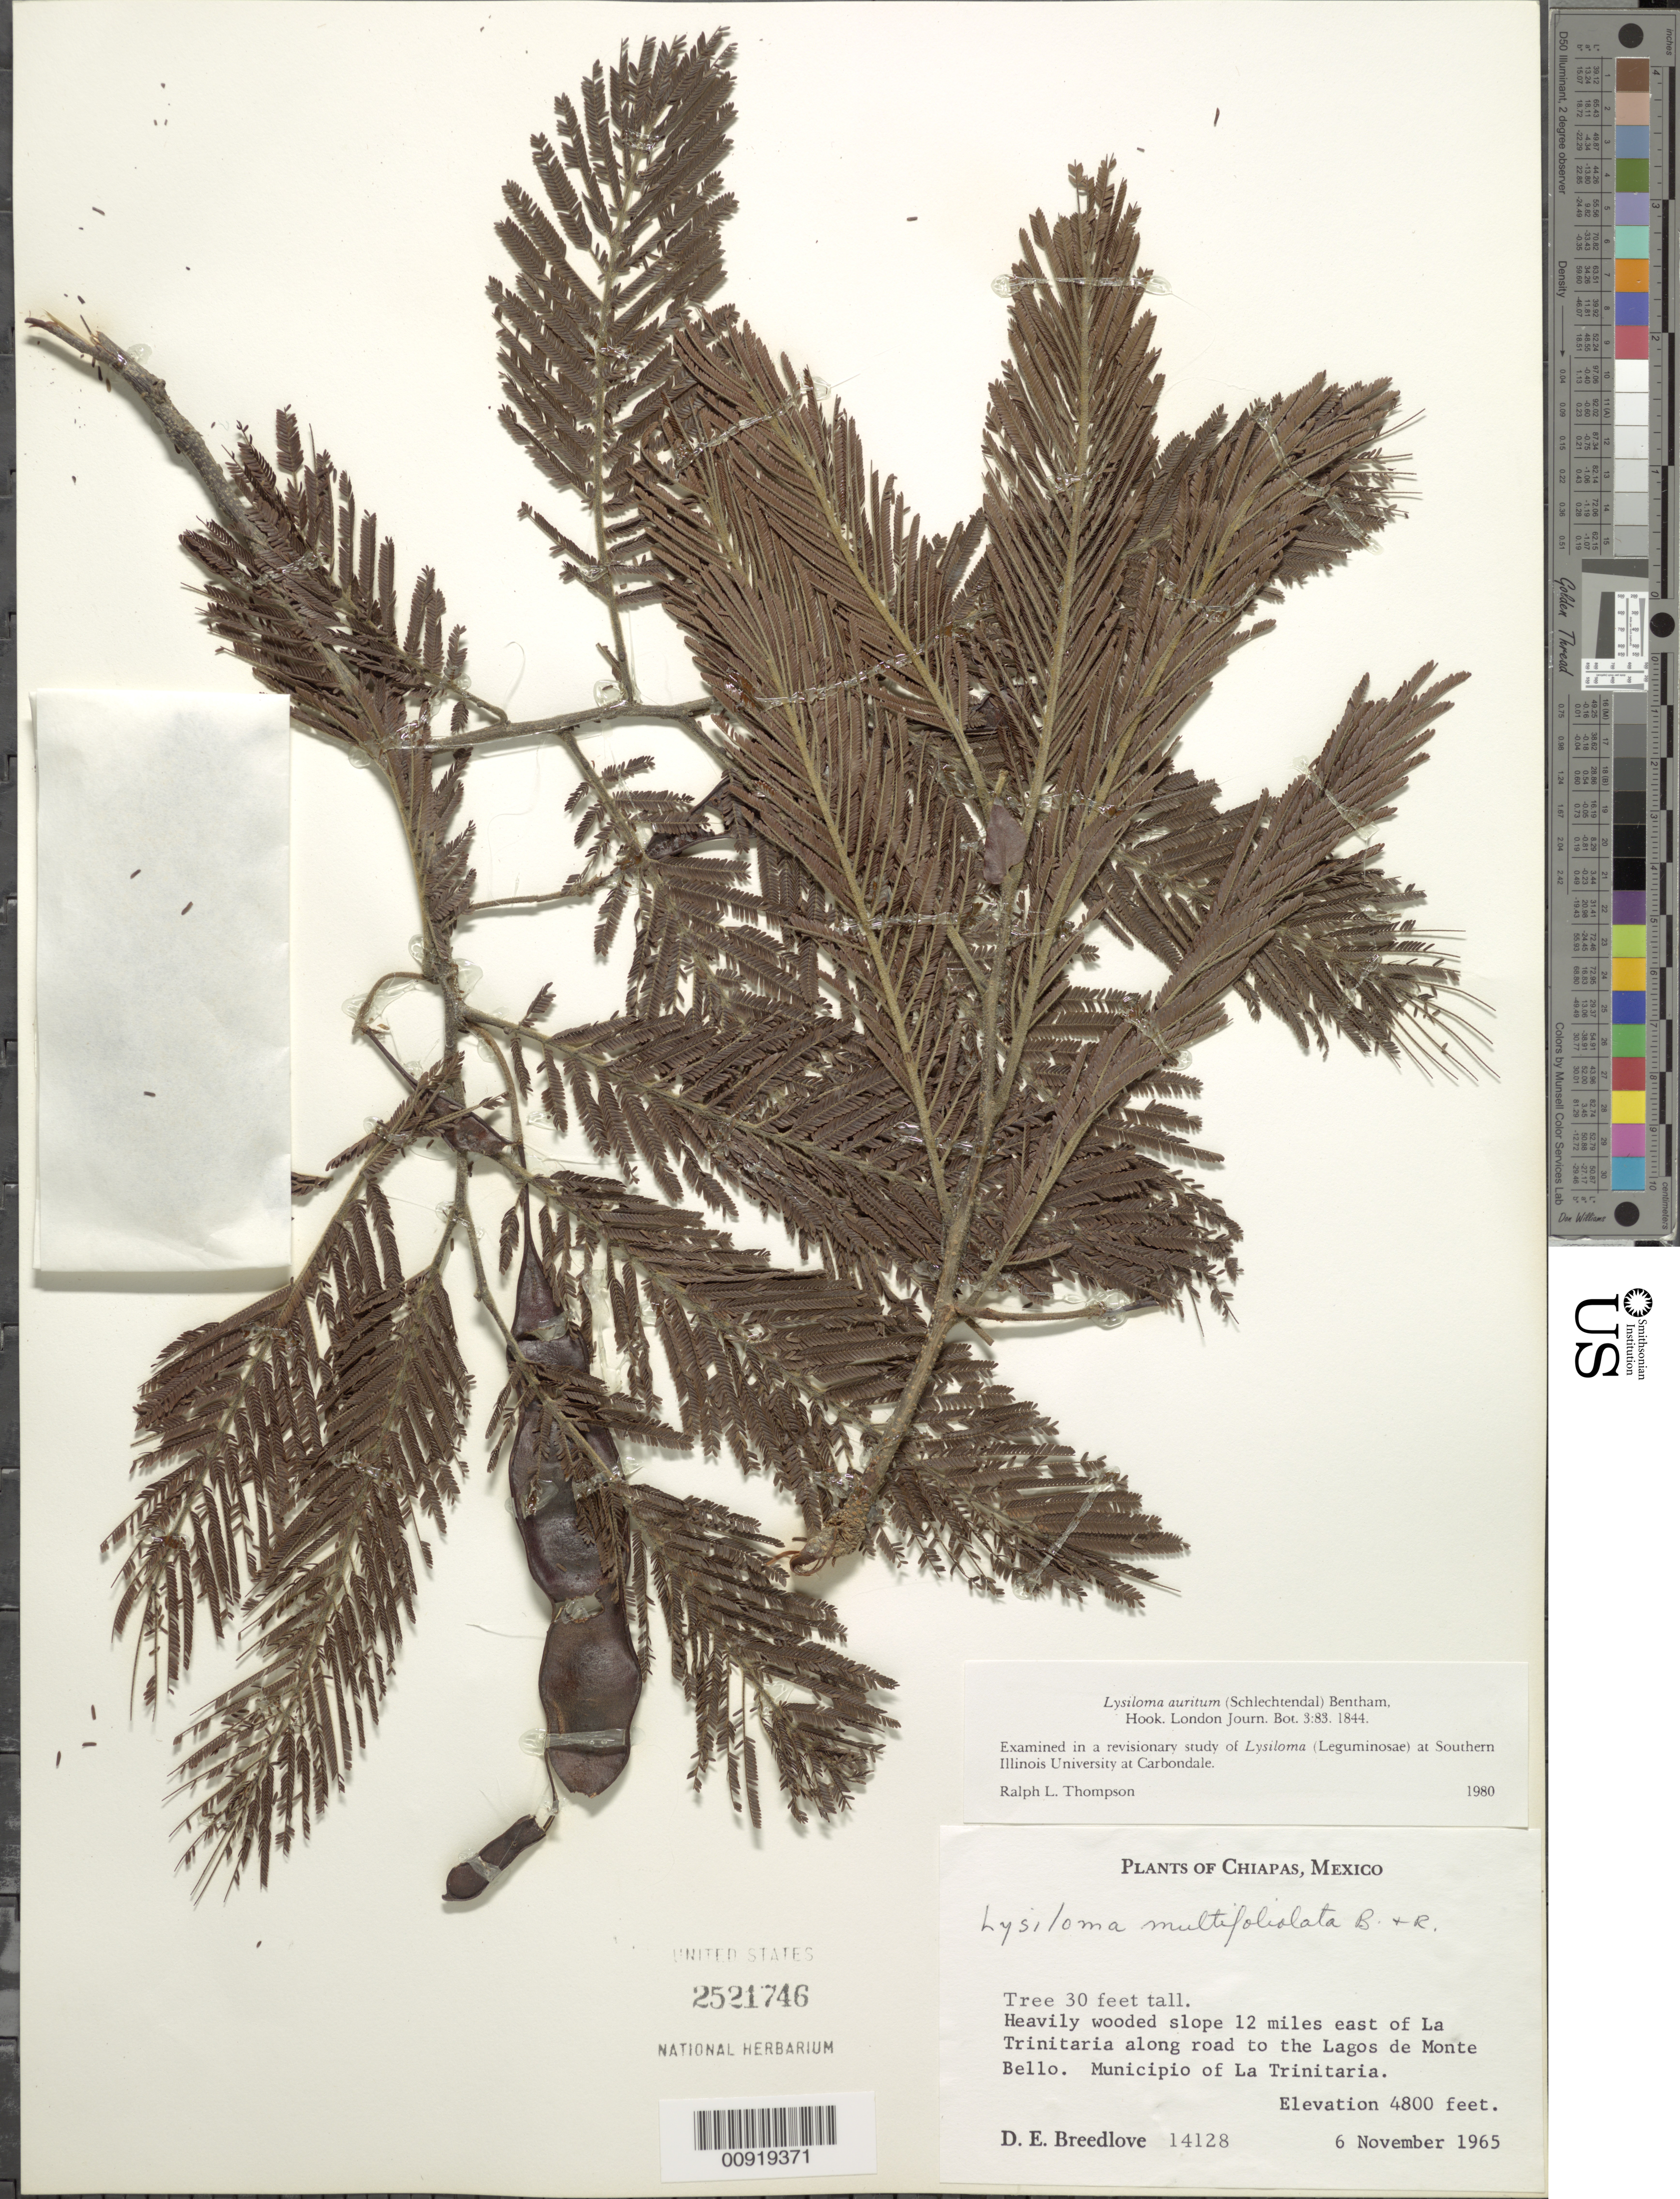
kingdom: Plantae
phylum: Tracheophyta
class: Magnoliopsida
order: Fabales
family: Fabaceae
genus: Lysiloma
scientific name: Lysiloma auritum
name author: (Schltdl.) Benth.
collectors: D. E. Breedlove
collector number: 14128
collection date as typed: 06 Nov 1965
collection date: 1965-11-06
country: Mexico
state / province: Chiapas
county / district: Trinitaria, La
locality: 12 miles east of La Trinitaria along road to the Lagos de Monte Bello. Municipio of La Trinitaria, Chiapas.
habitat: Heavily wooded slope.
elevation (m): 1463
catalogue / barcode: US 2521746